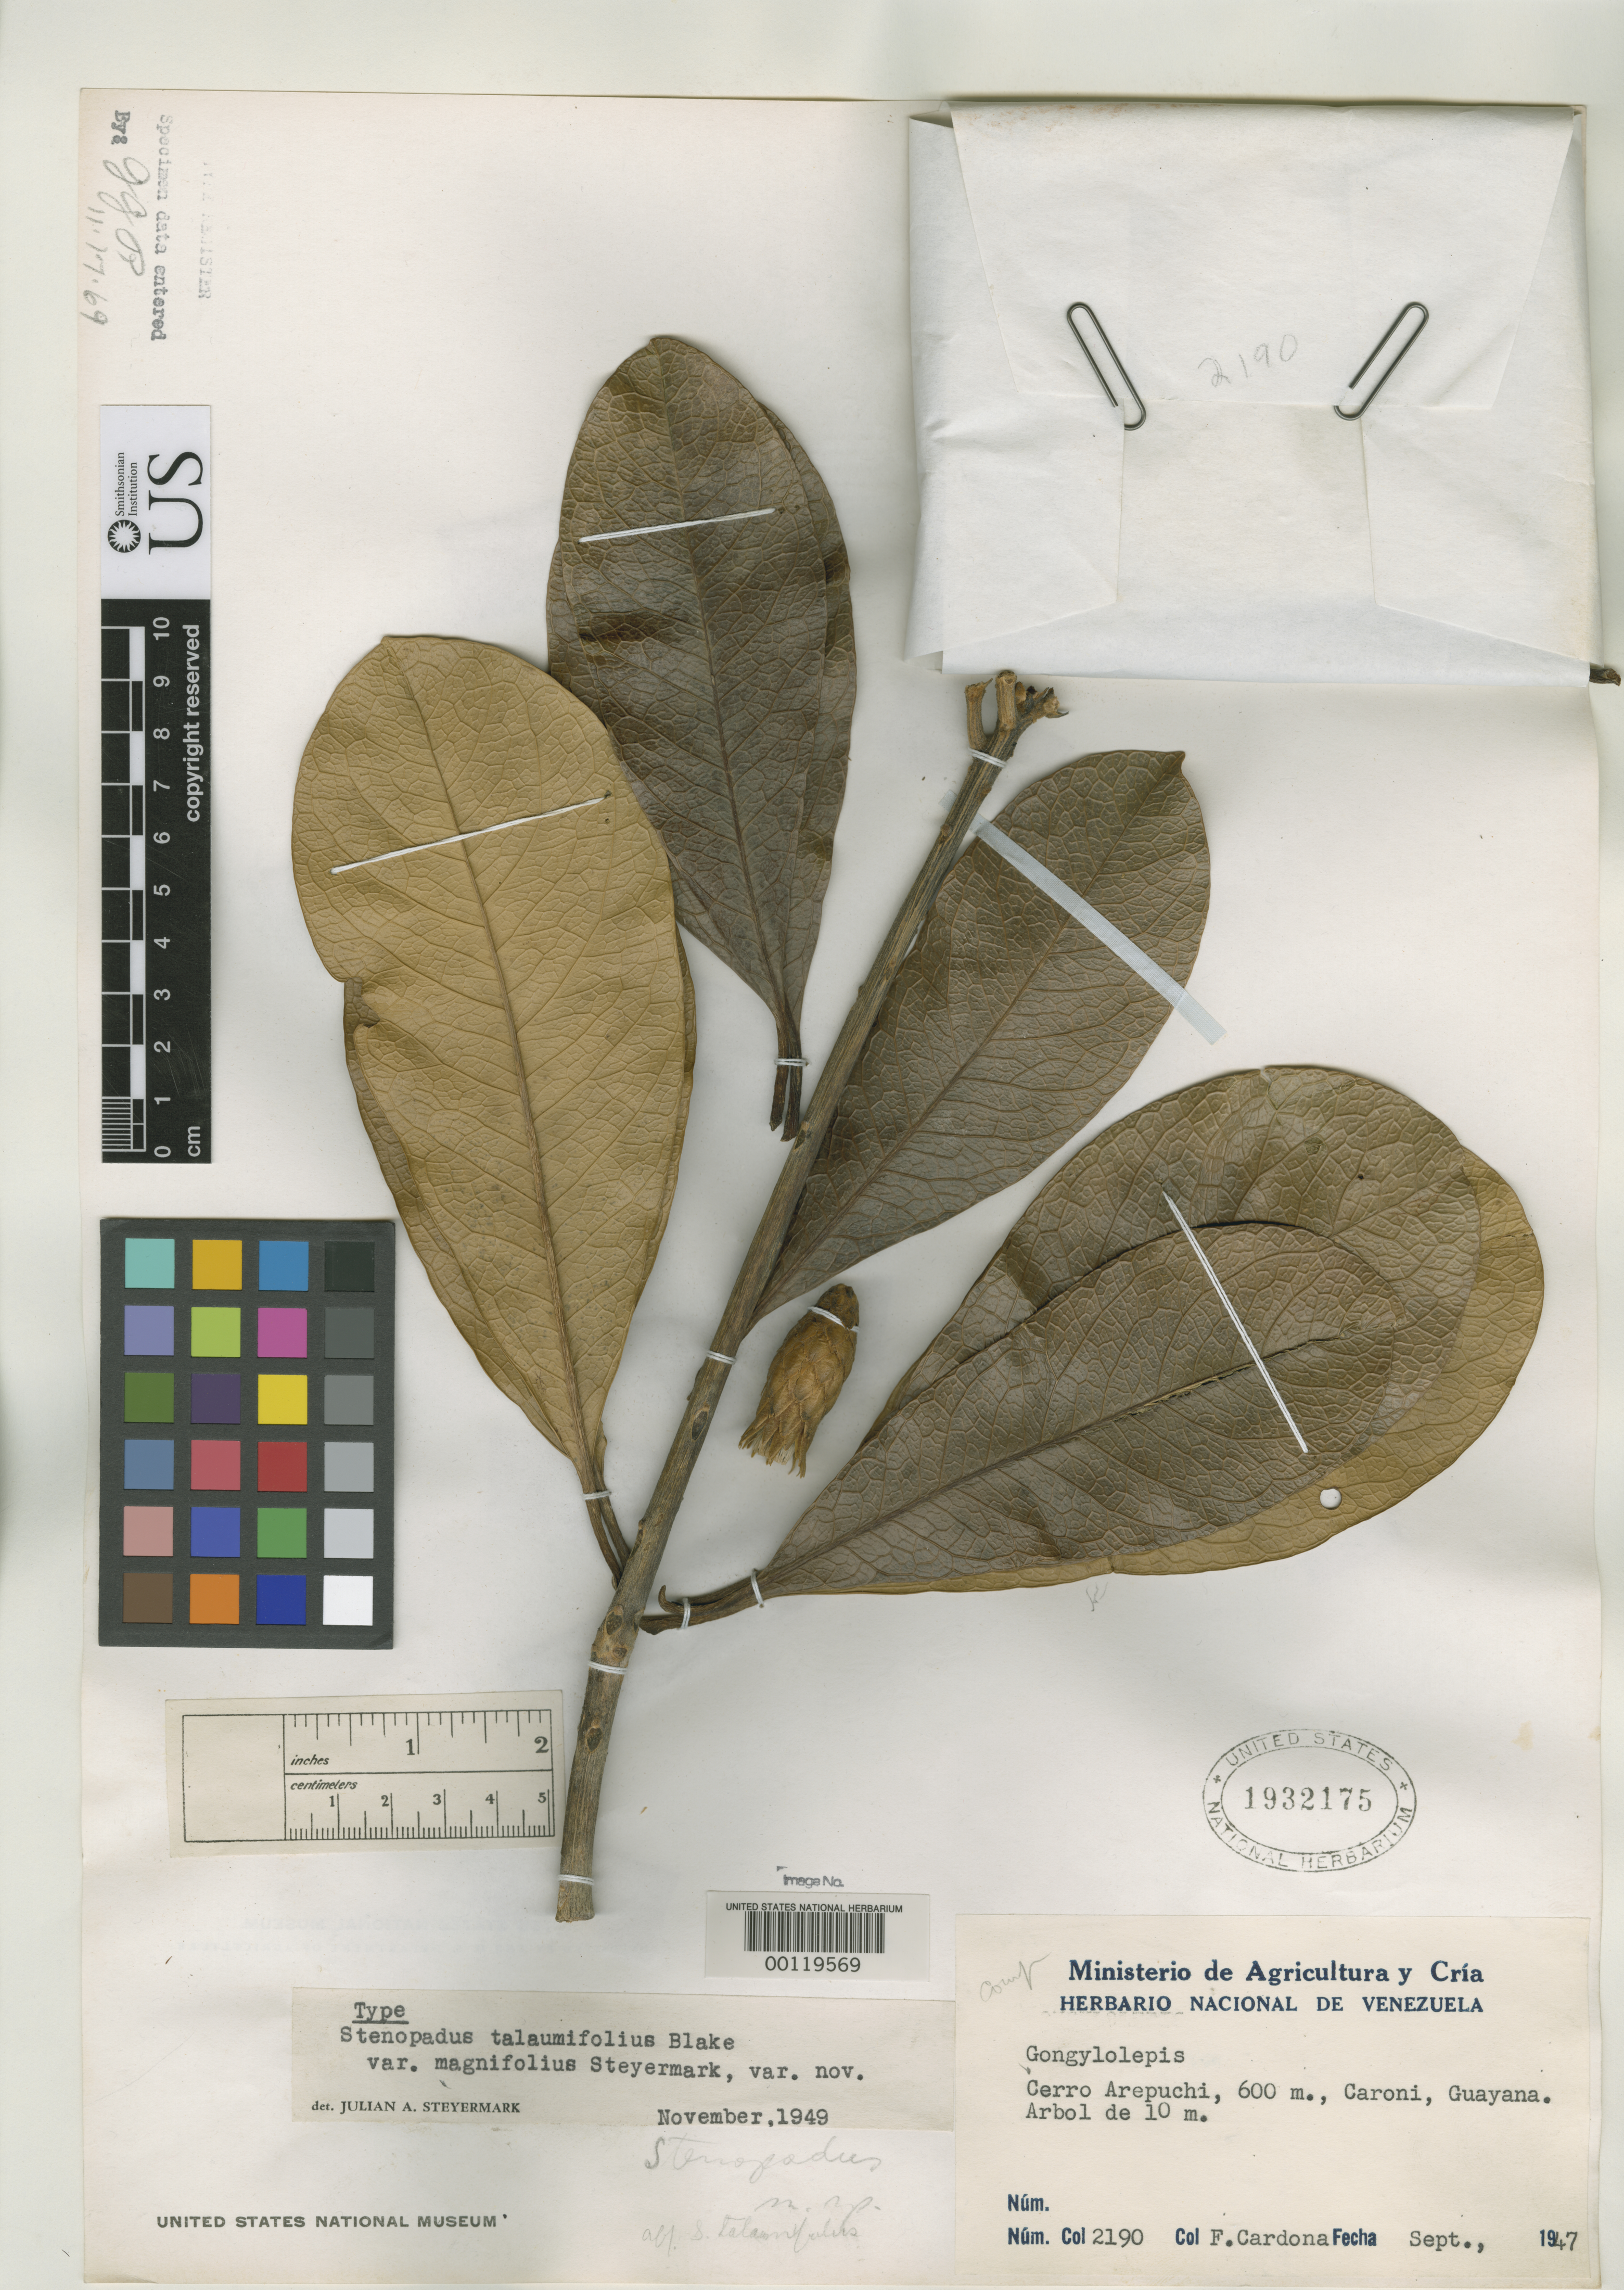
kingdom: Plantae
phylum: Tracheophyta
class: Magnoliopsida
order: Asterales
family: Asteraceae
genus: Stenopadus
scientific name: Stenopadus talaumifolius var. magnifolius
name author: Steyerm.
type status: Holotype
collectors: F. Cardona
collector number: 2190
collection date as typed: Sep 1947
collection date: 1947-09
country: Venezuela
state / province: Bolivar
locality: Cerro Arepuchi.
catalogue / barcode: US 1932175